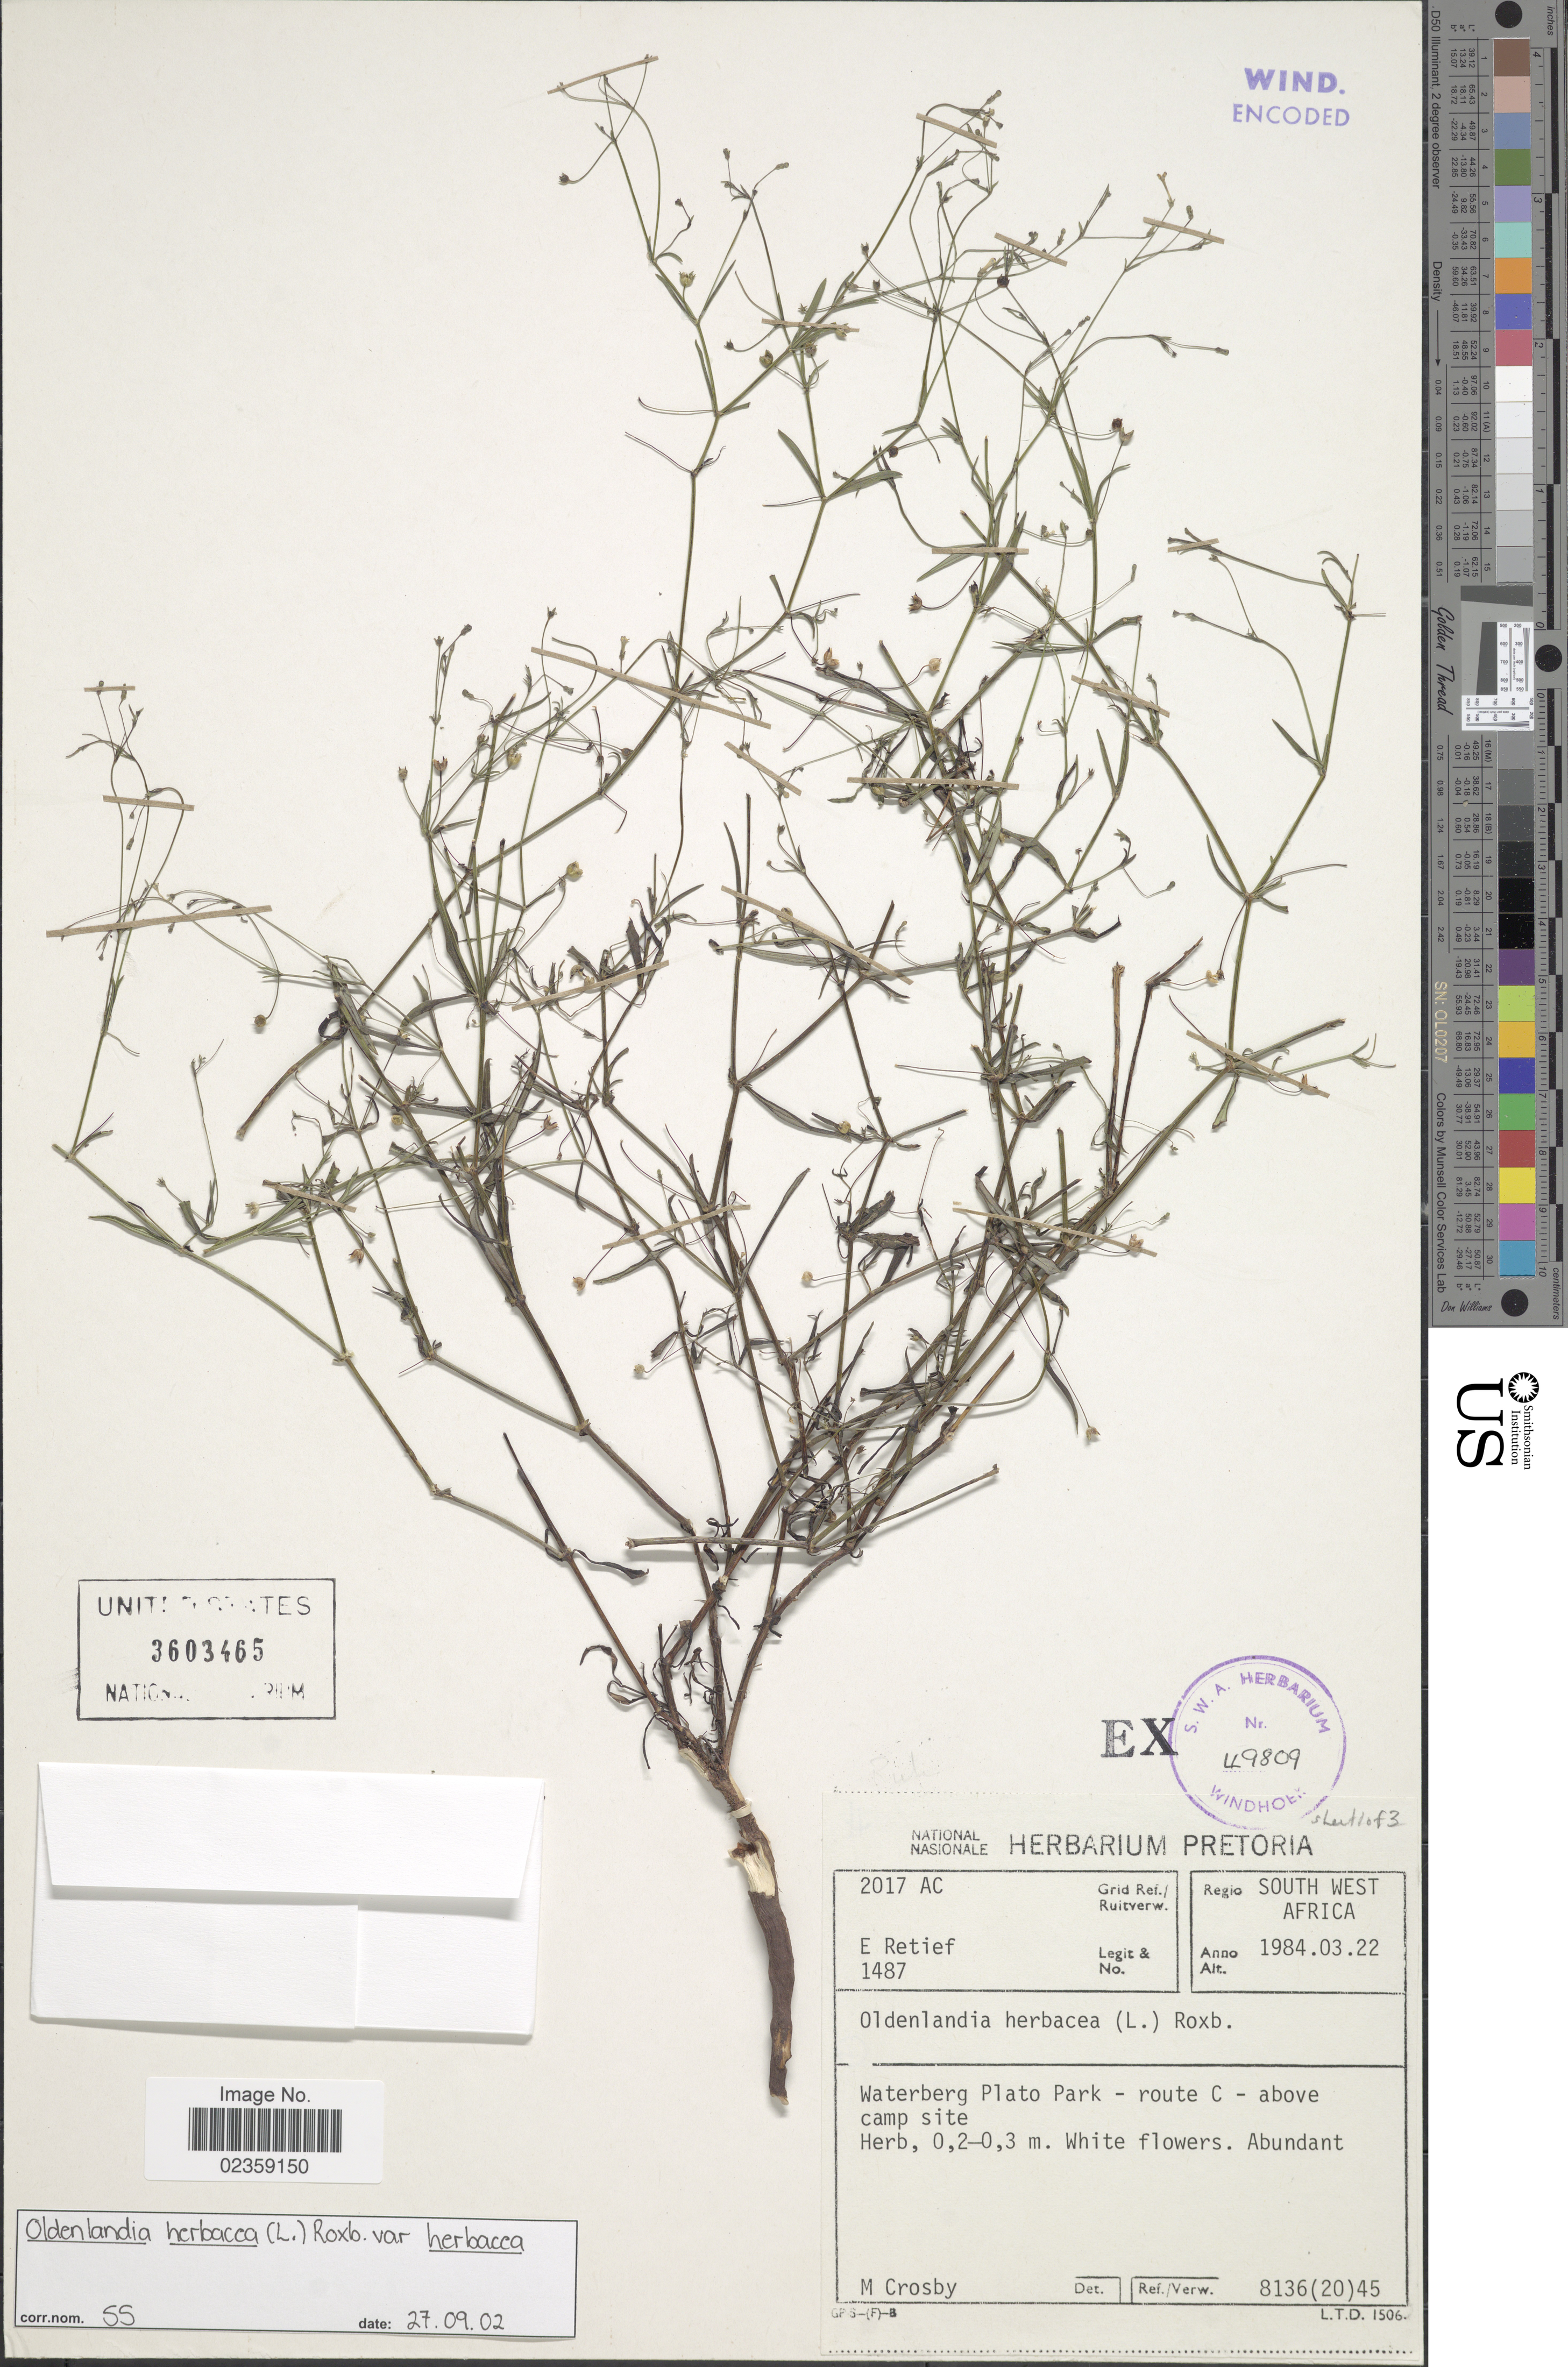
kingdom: Plantae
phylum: Tracheophyta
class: Magnoliopsida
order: Gentianales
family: Rubiaceae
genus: Oldenlandia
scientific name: Oldenlandia herbacea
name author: (L.) Roxb.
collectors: E. Retief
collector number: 1487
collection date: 1984-03-22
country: Namibia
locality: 2017 AC. Waterberg Plato Park - route C - above camp site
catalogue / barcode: US 3603465